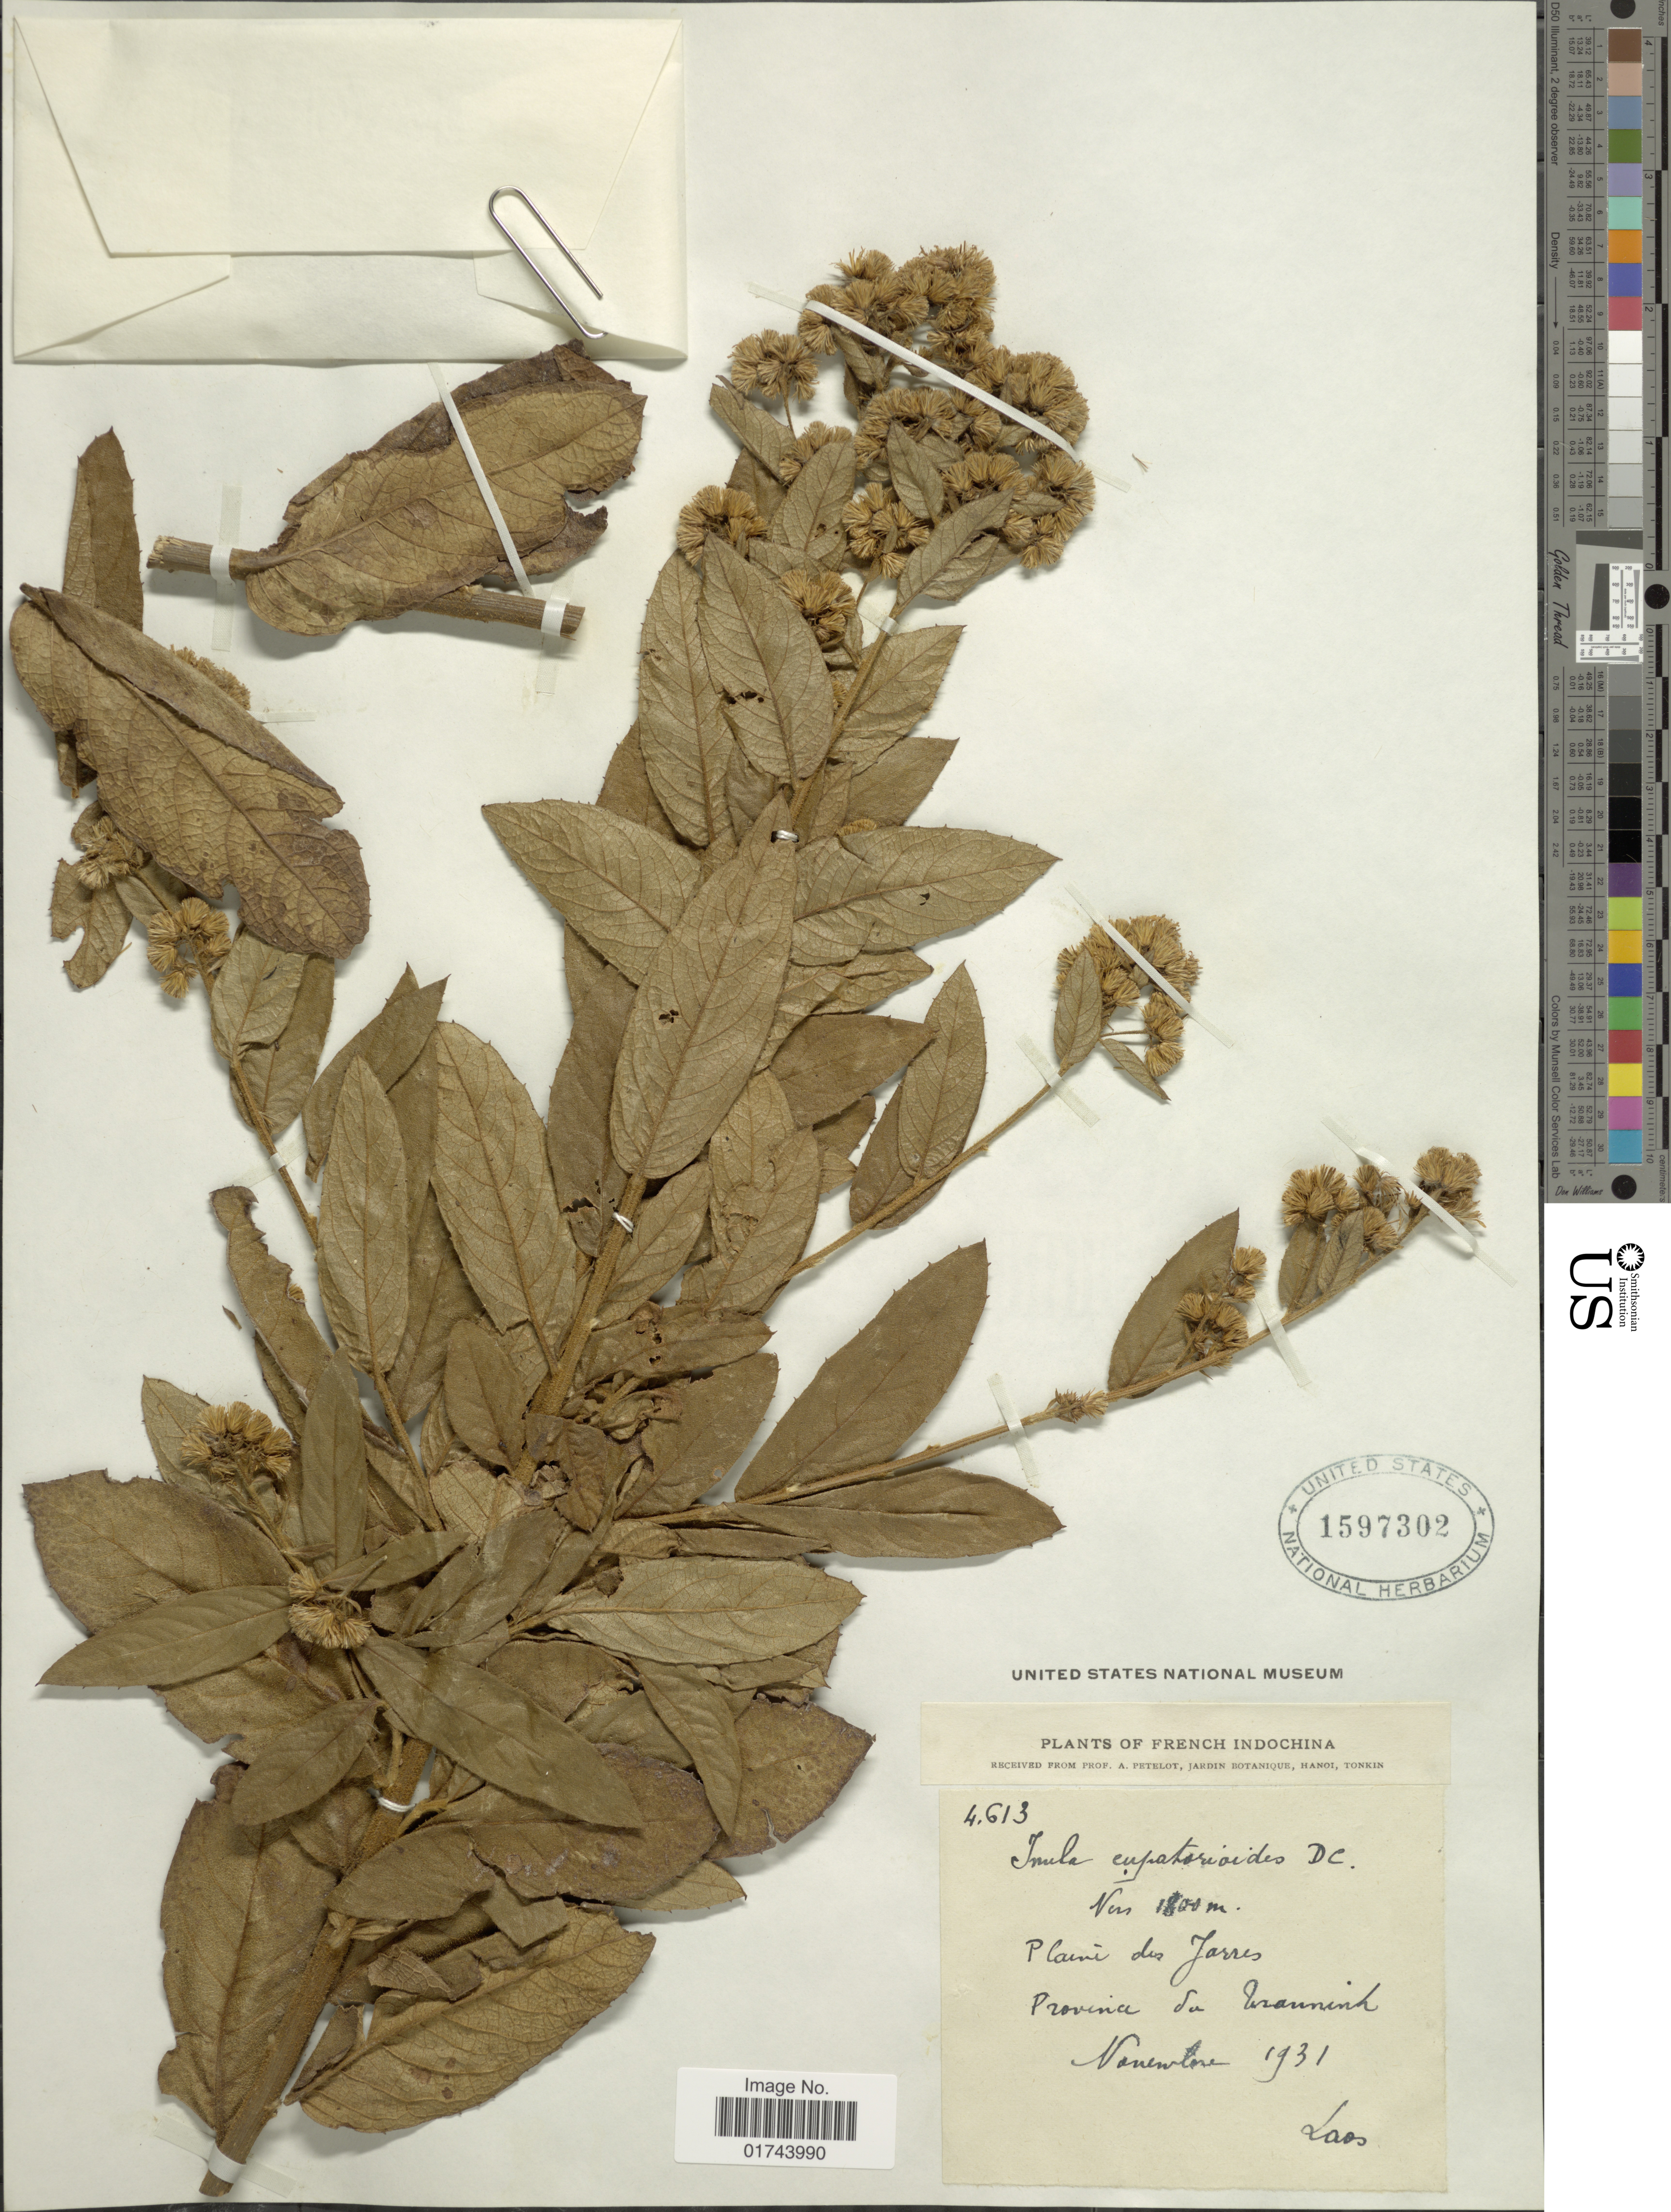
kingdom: Plantae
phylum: Tracheophyta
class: Magnoliopsida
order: Asterales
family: Asteraceae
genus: Inula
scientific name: Inula eupatorioides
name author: DC.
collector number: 4613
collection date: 1931-11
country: Laos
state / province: Xiangkhoang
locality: Plaine des Jarres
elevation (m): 1800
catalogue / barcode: US 1597302